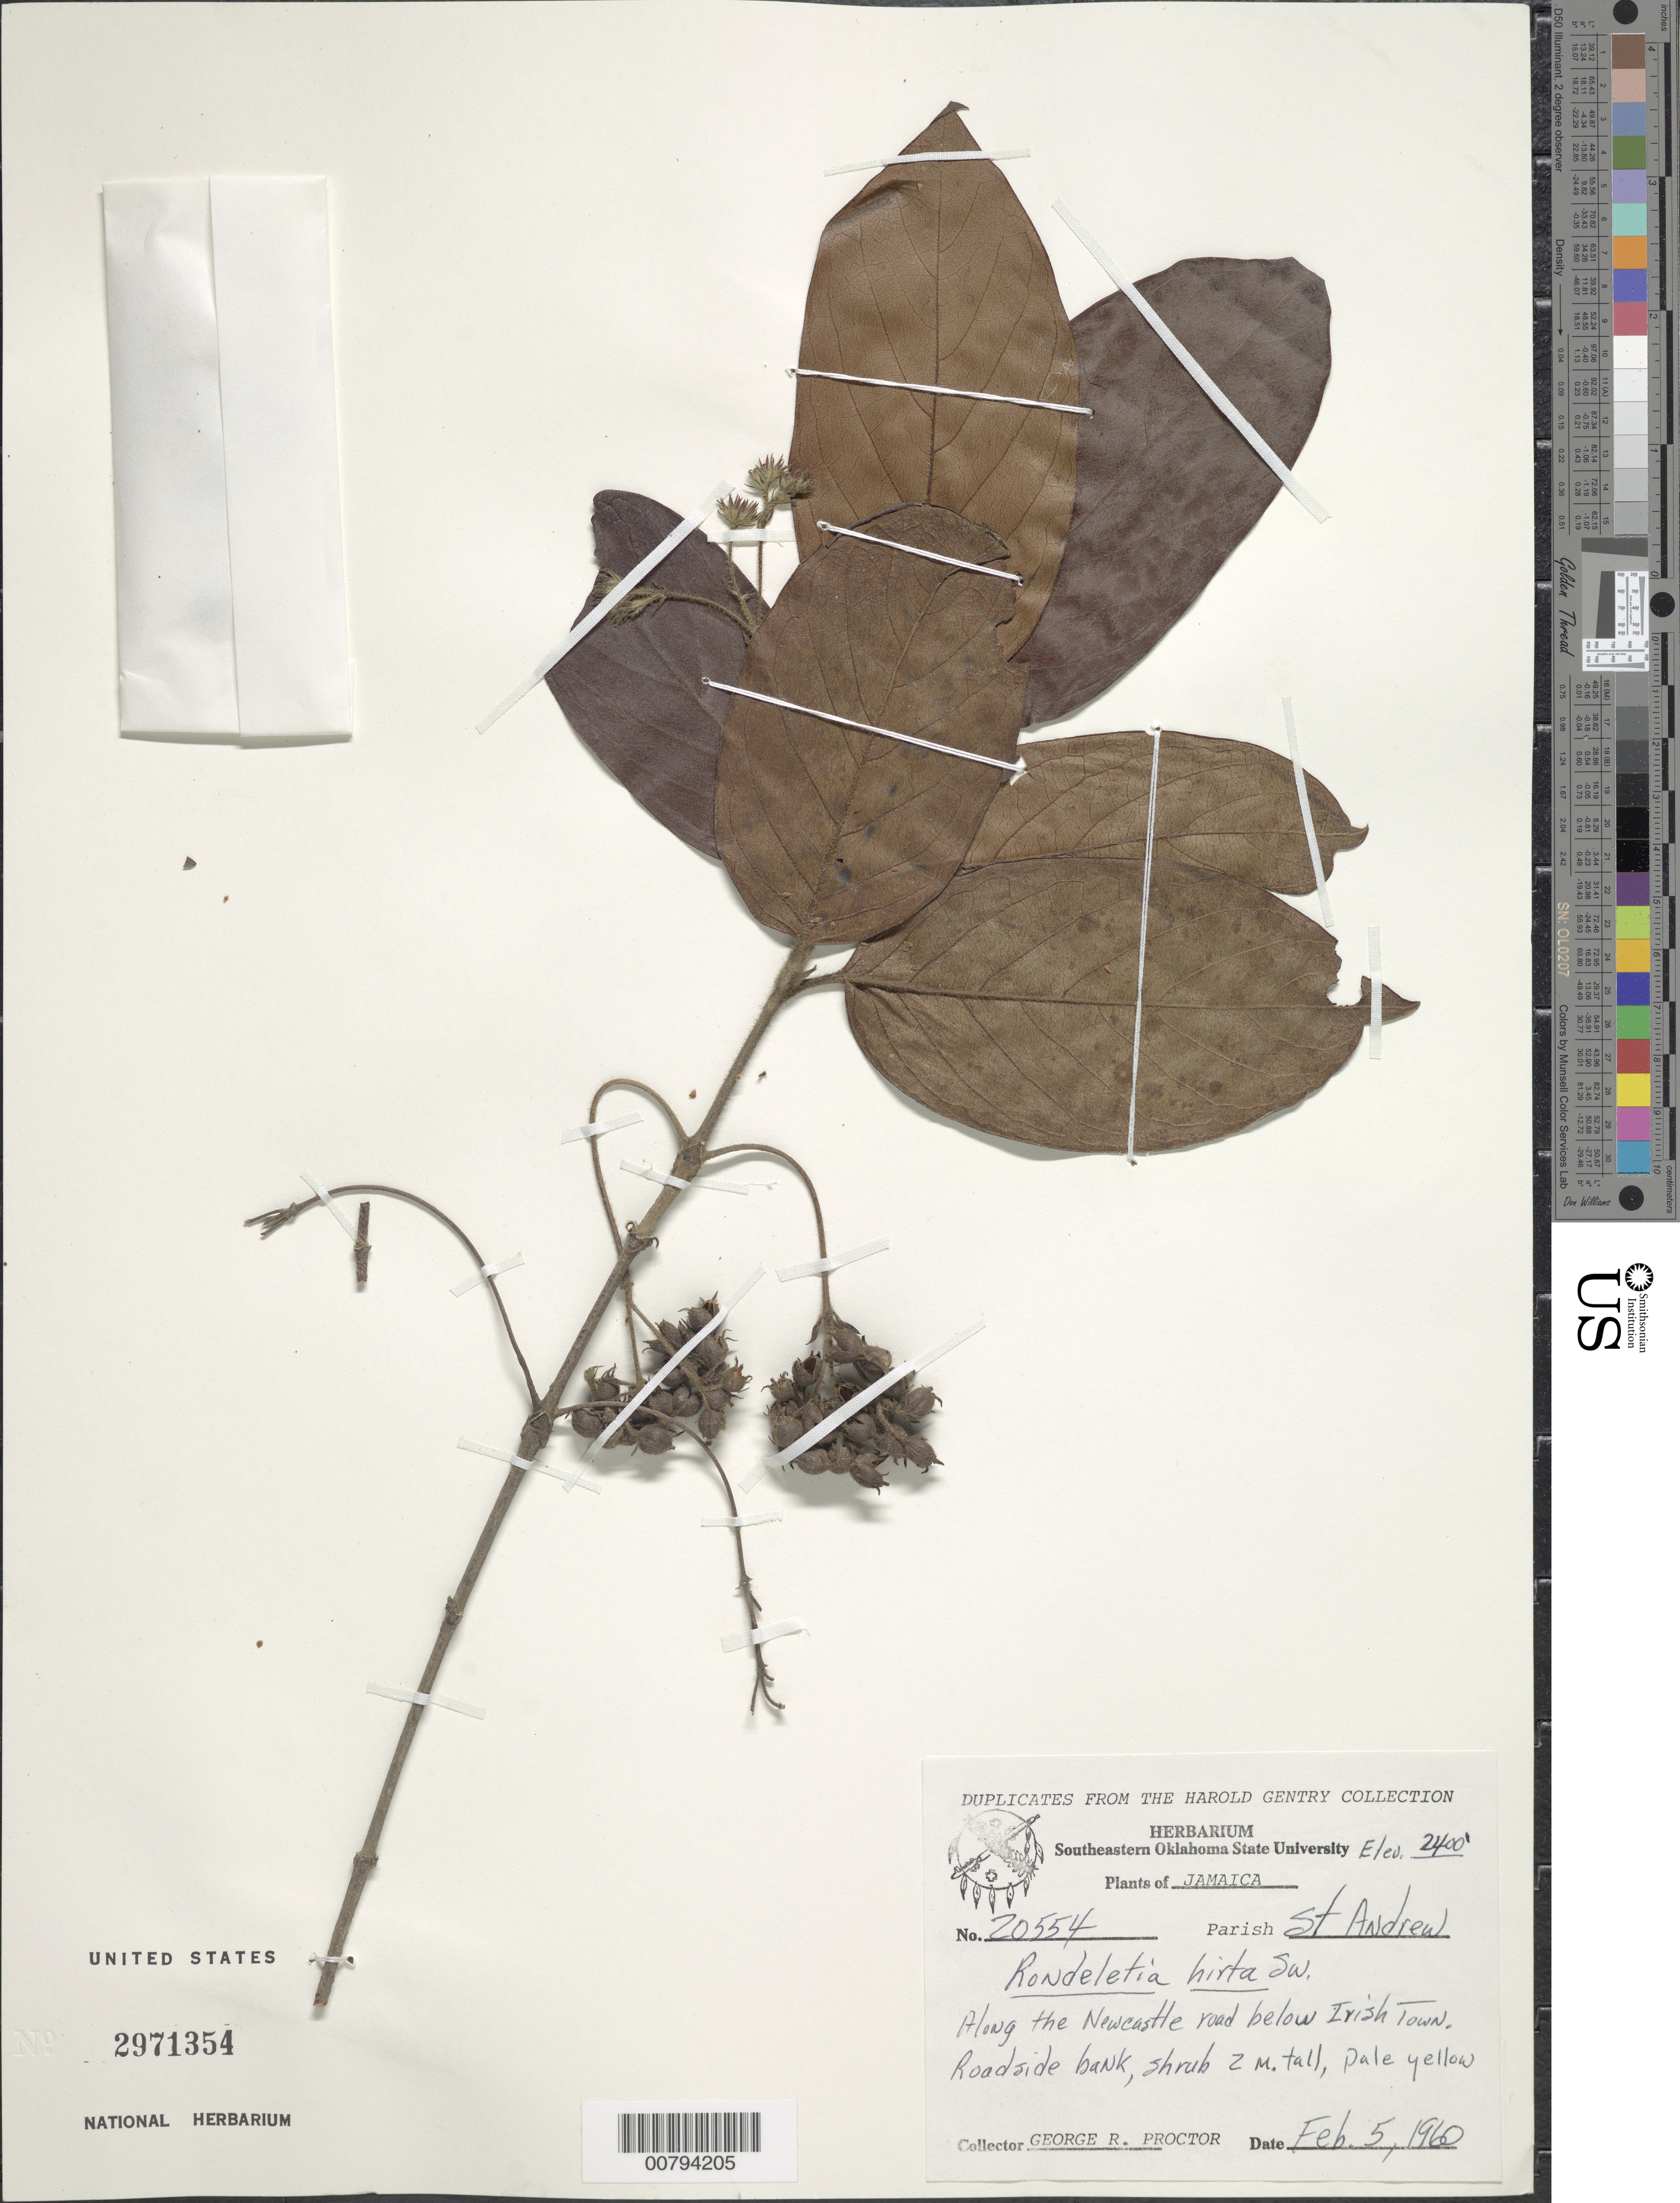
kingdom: Plantae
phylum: Tracheophyta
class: Magnoliopsida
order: Gentianales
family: Rubiaceae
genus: Rondeletia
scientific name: Rondeletia hirta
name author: Sw.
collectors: G. R. Proctor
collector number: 20554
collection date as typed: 05 Feb 1960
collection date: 1960-02-05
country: Jamaica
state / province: Saint Andrew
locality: Along the Newcastle road, below Irish Town.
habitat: Roadside bank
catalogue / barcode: US 2971354